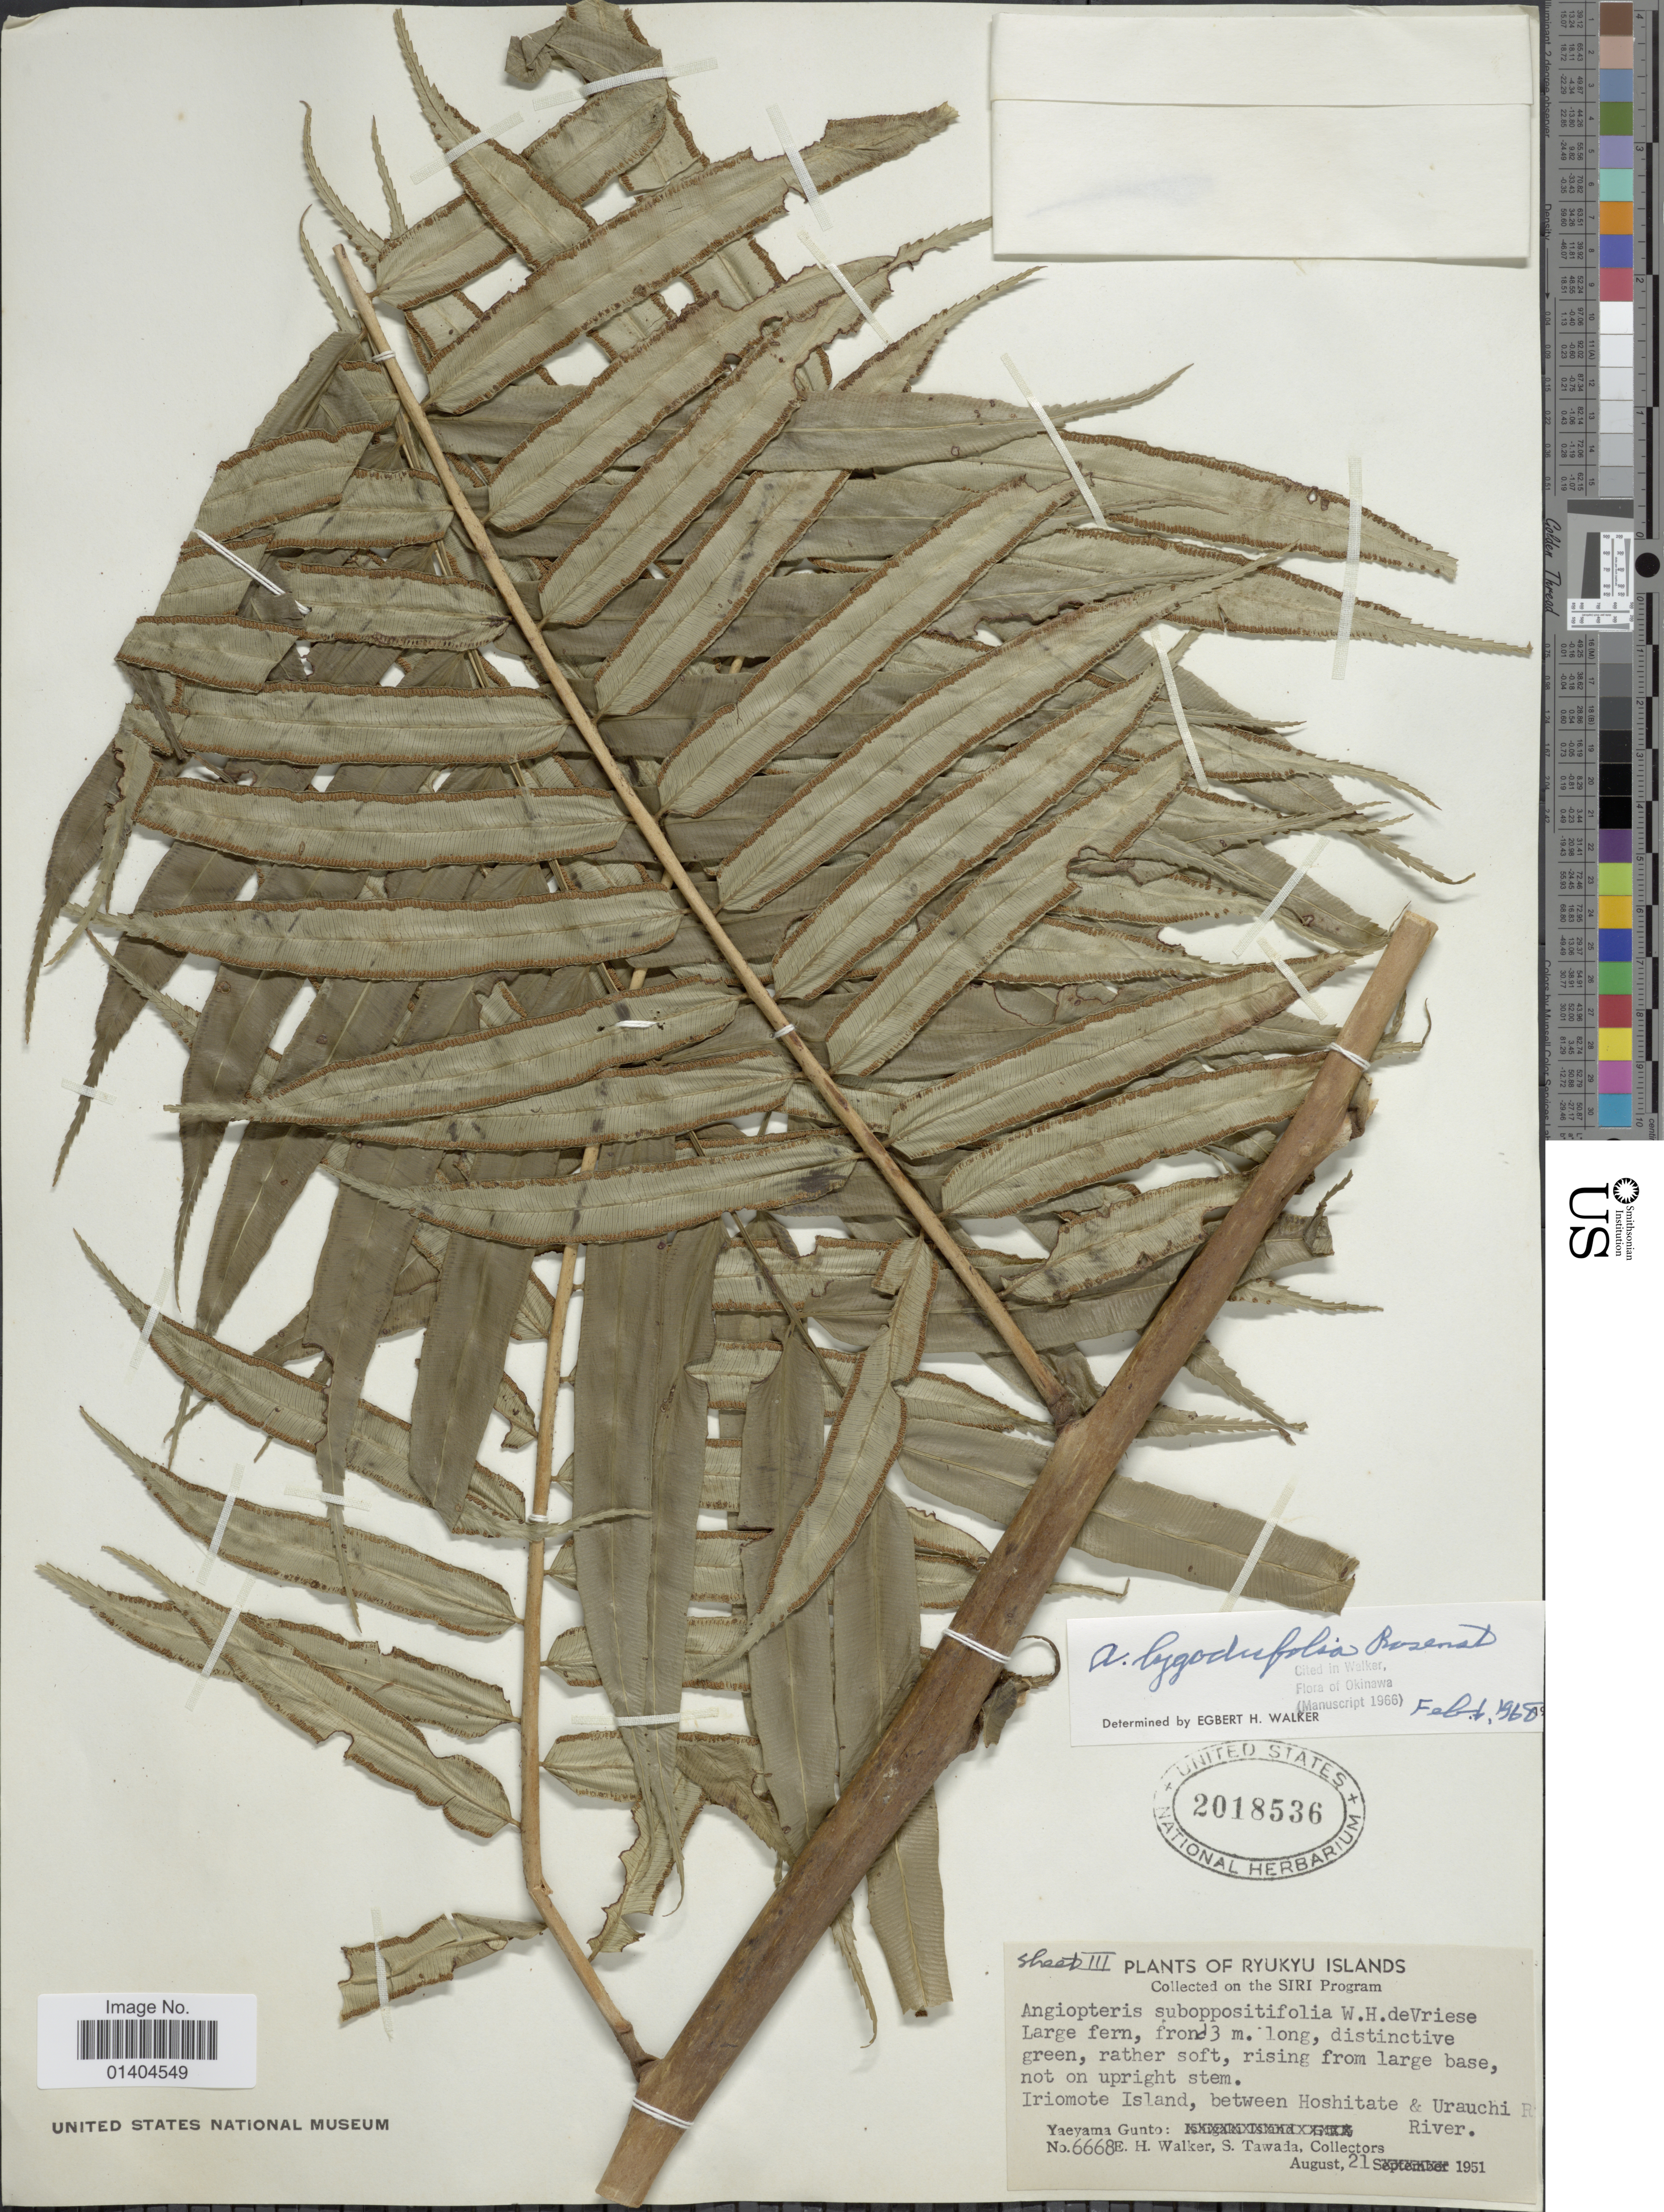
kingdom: Plantae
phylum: Tracheophyta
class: Polypodiopsida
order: Marattiales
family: Marattiaceae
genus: Angiopteris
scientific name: Angiopteris lygodiifolia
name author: Rosenst.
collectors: E. H. Walker & S. Tawada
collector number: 6668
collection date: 1951-08-21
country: Japan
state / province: Okinawa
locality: Iriomote Islands, between Hoshitate & Urauchi River. Yaeyama Gunto. The Ryukyu Islands.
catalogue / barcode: US 2018536